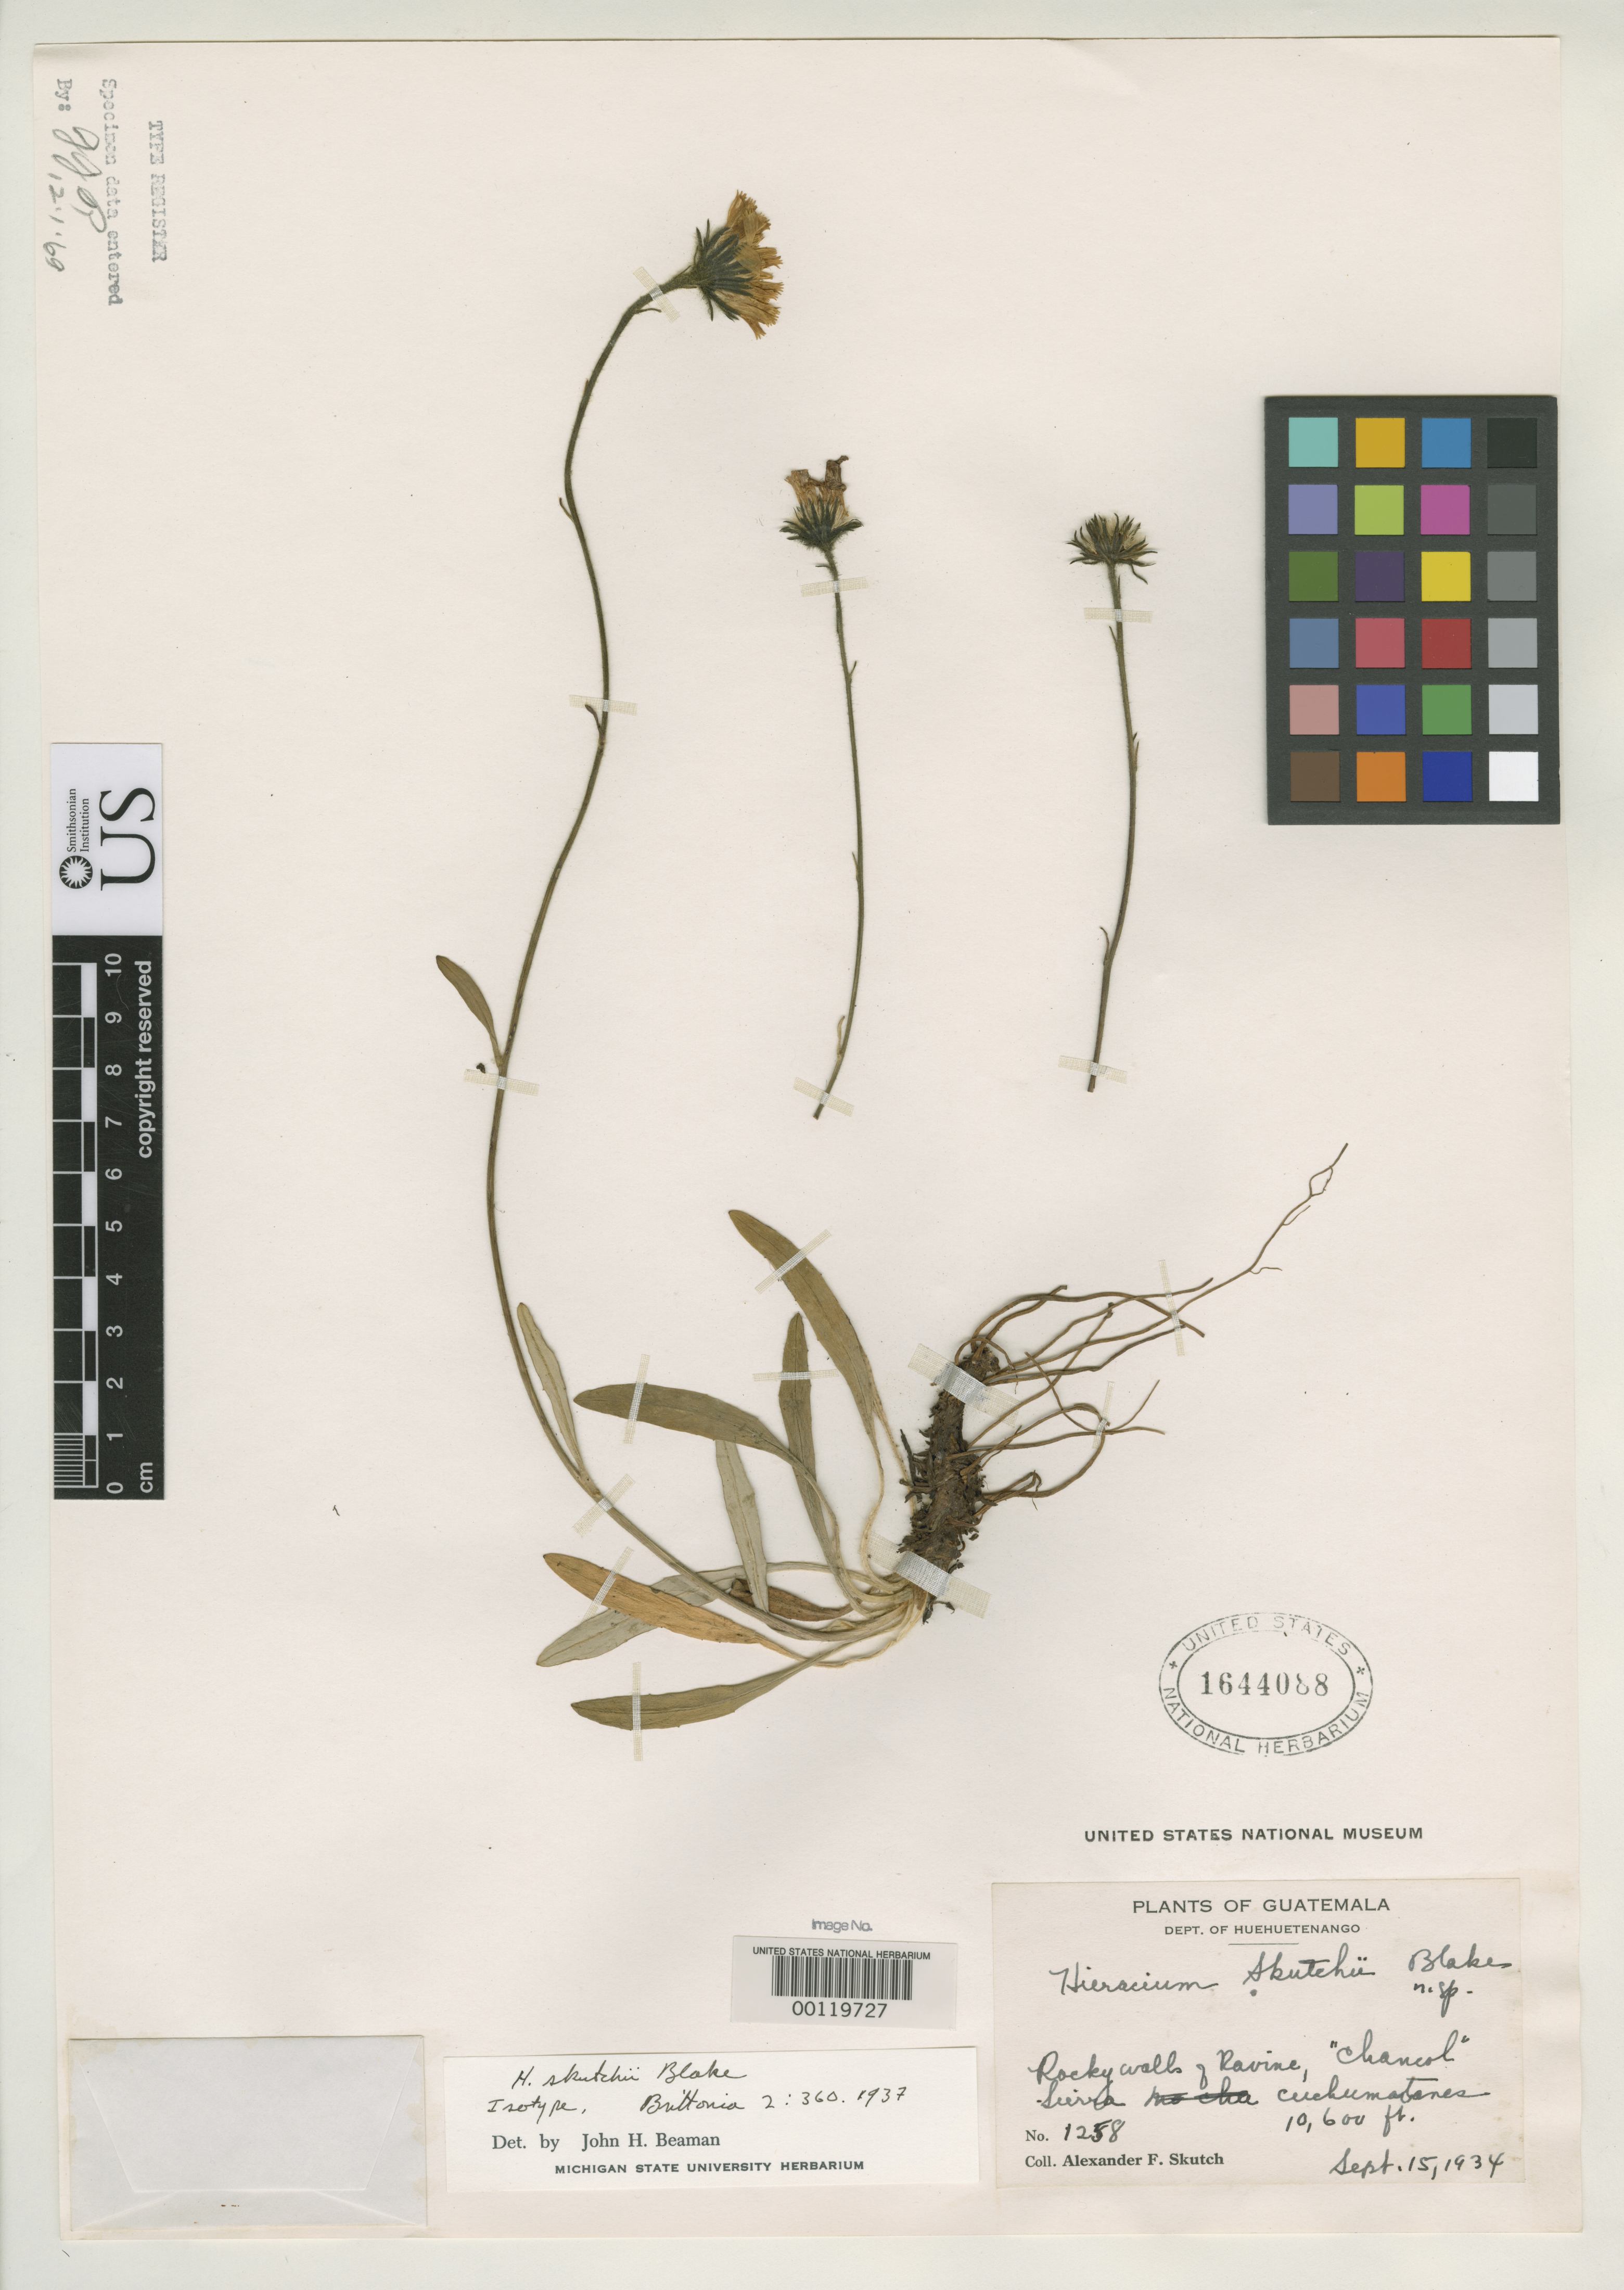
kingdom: Plantae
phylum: Tracheophyta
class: Magnoliopsida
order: Asterales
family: Asteraceae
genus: Hieracium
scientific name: Hieracium skutchii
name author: S.F. Blake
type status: Isotype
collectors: A. F. Skutch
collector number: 1258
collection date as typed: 15 Sep 1934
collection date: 1934-09-15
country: Guatemala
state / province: Huehuetenango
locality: Sierra Cuchumatanes.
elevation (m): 3231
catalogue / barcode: US 1644088